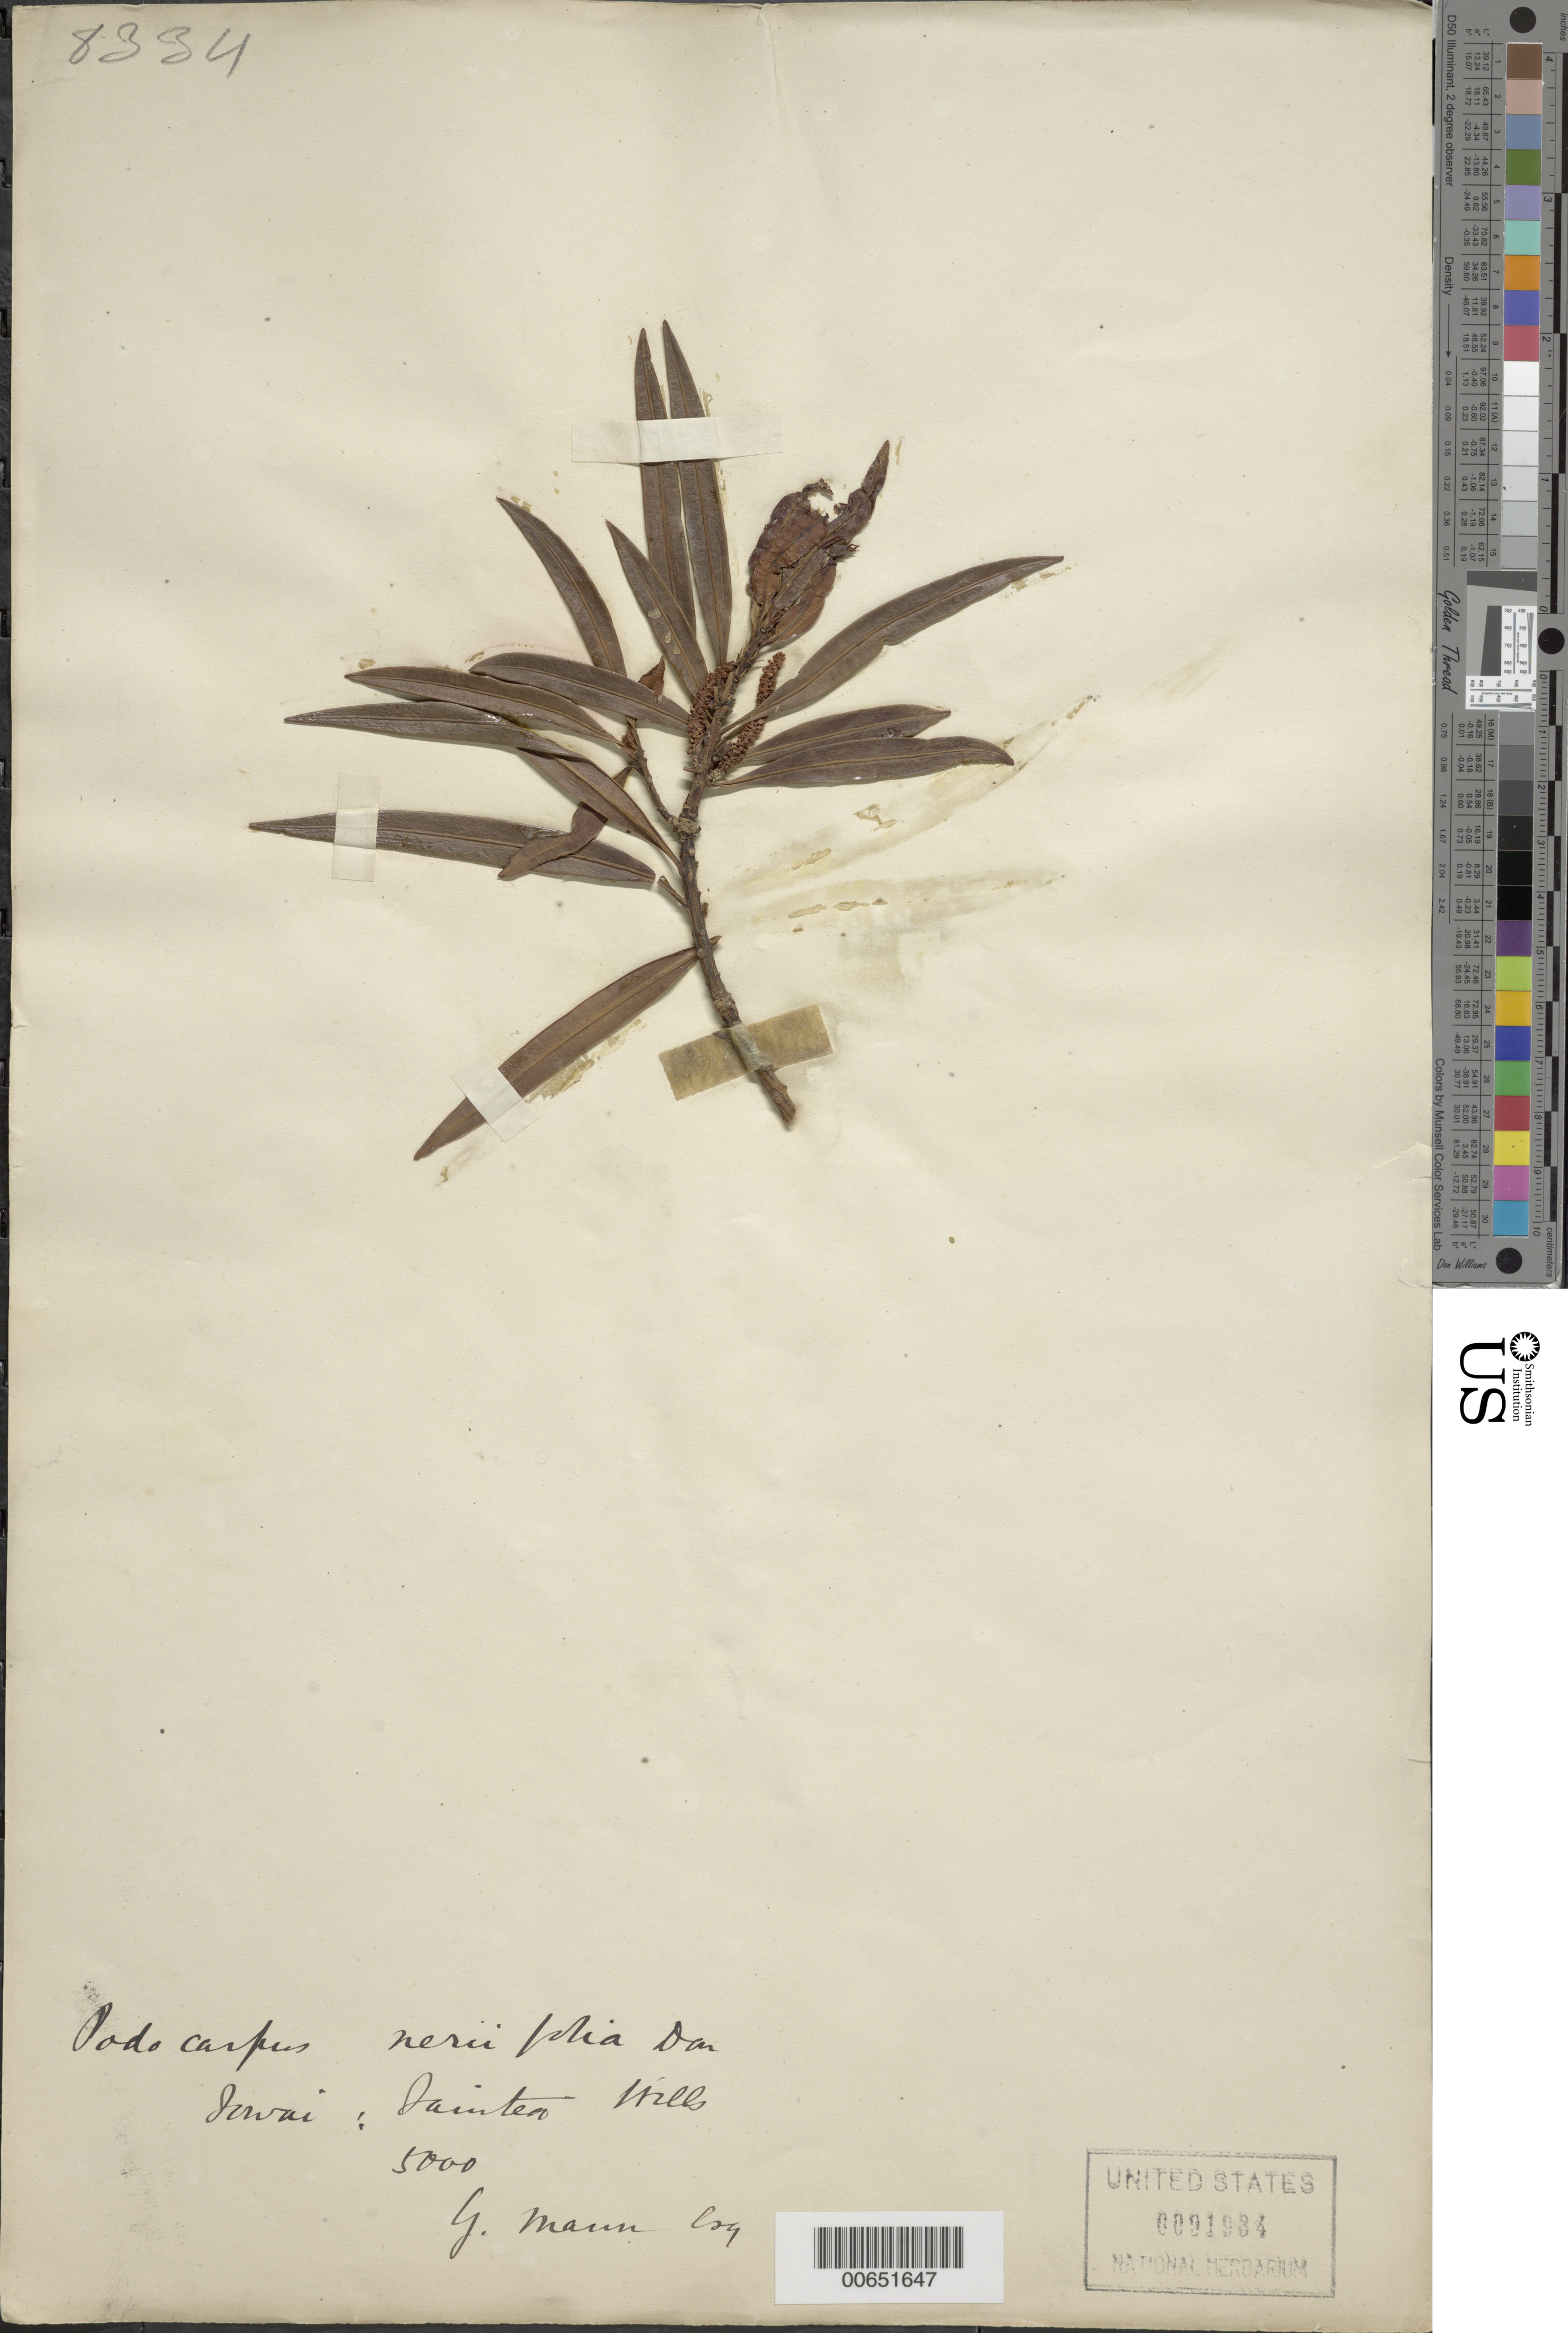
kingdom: Plantae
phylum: Tracheophyta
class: Pinopsida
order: Pinales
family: Podocarpaceae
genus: Podocarpus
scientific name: Podocarpus neriifolius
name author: D. Don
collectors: G. Mann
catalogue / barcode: US 91934